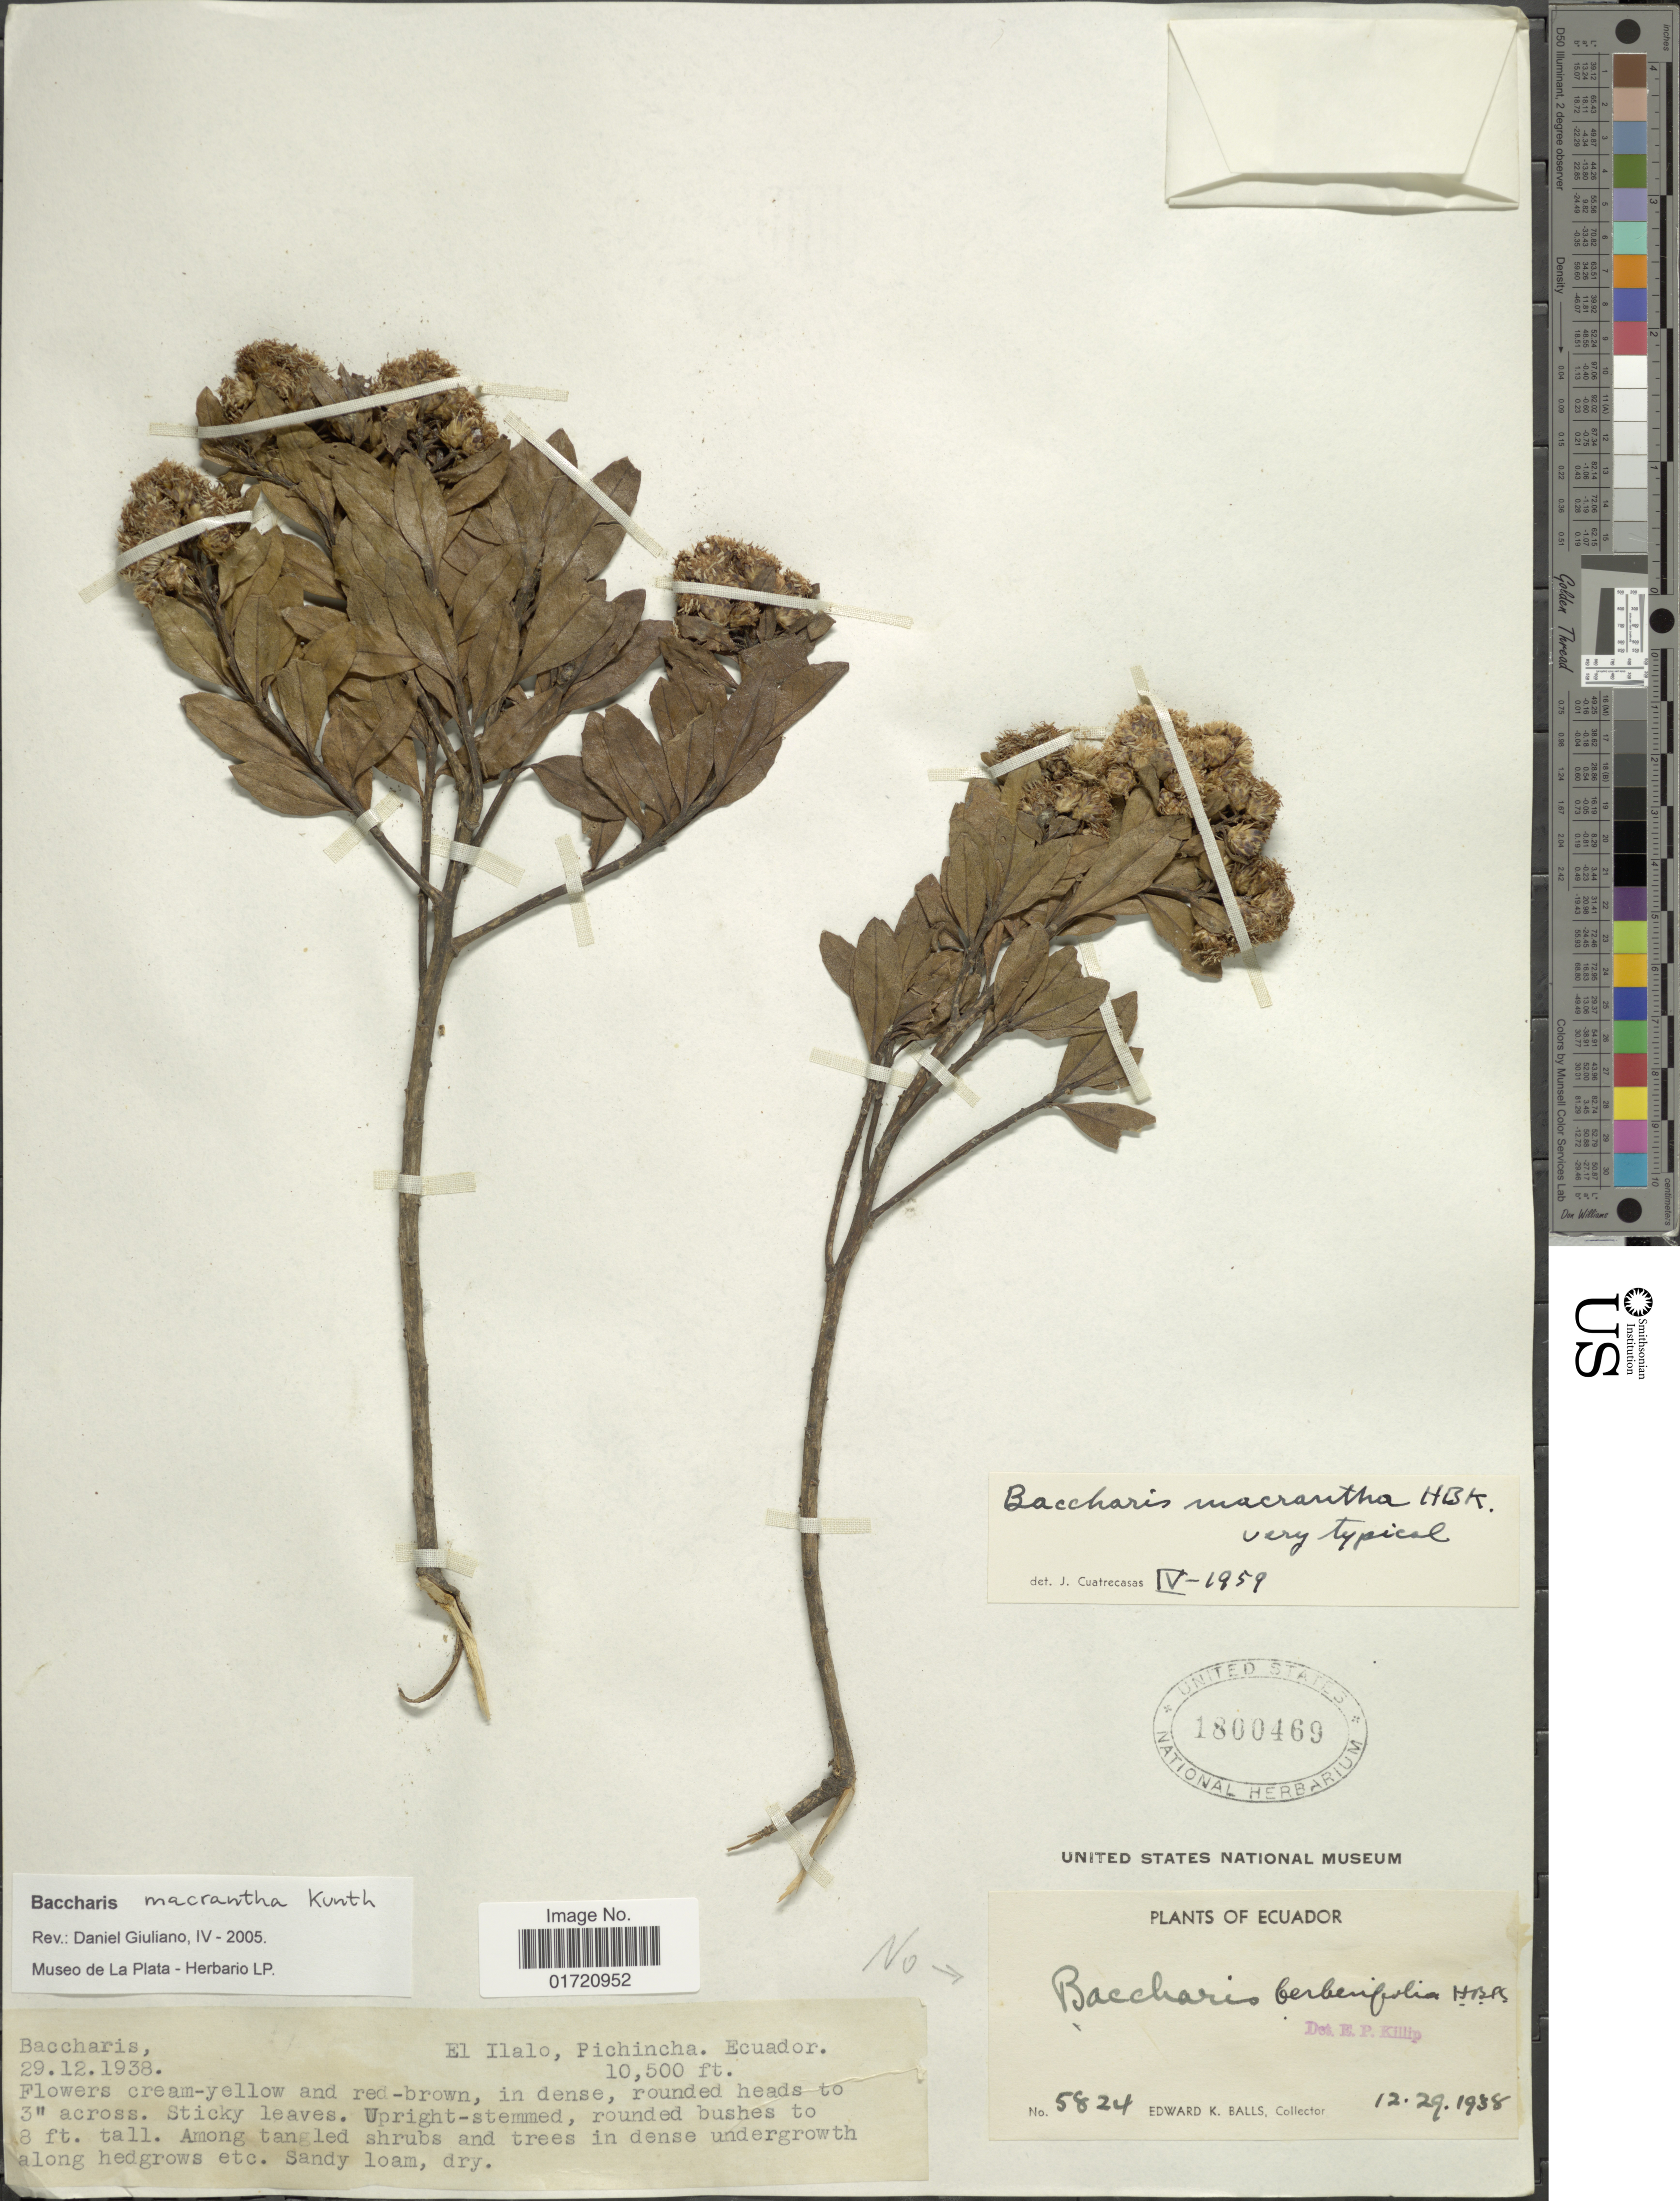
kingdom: Plantae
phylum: Tracheophyta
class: Magnoliopsida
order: Asterales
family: Asteraceae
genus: Baccharis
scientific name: Baccharis macrantha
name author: Kunth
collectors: E. K. Balls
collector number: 5824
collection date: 1938-12-29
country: Ecuador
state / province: Pichincha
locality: El Ilalo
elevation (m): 3200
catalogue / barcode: US 1800469